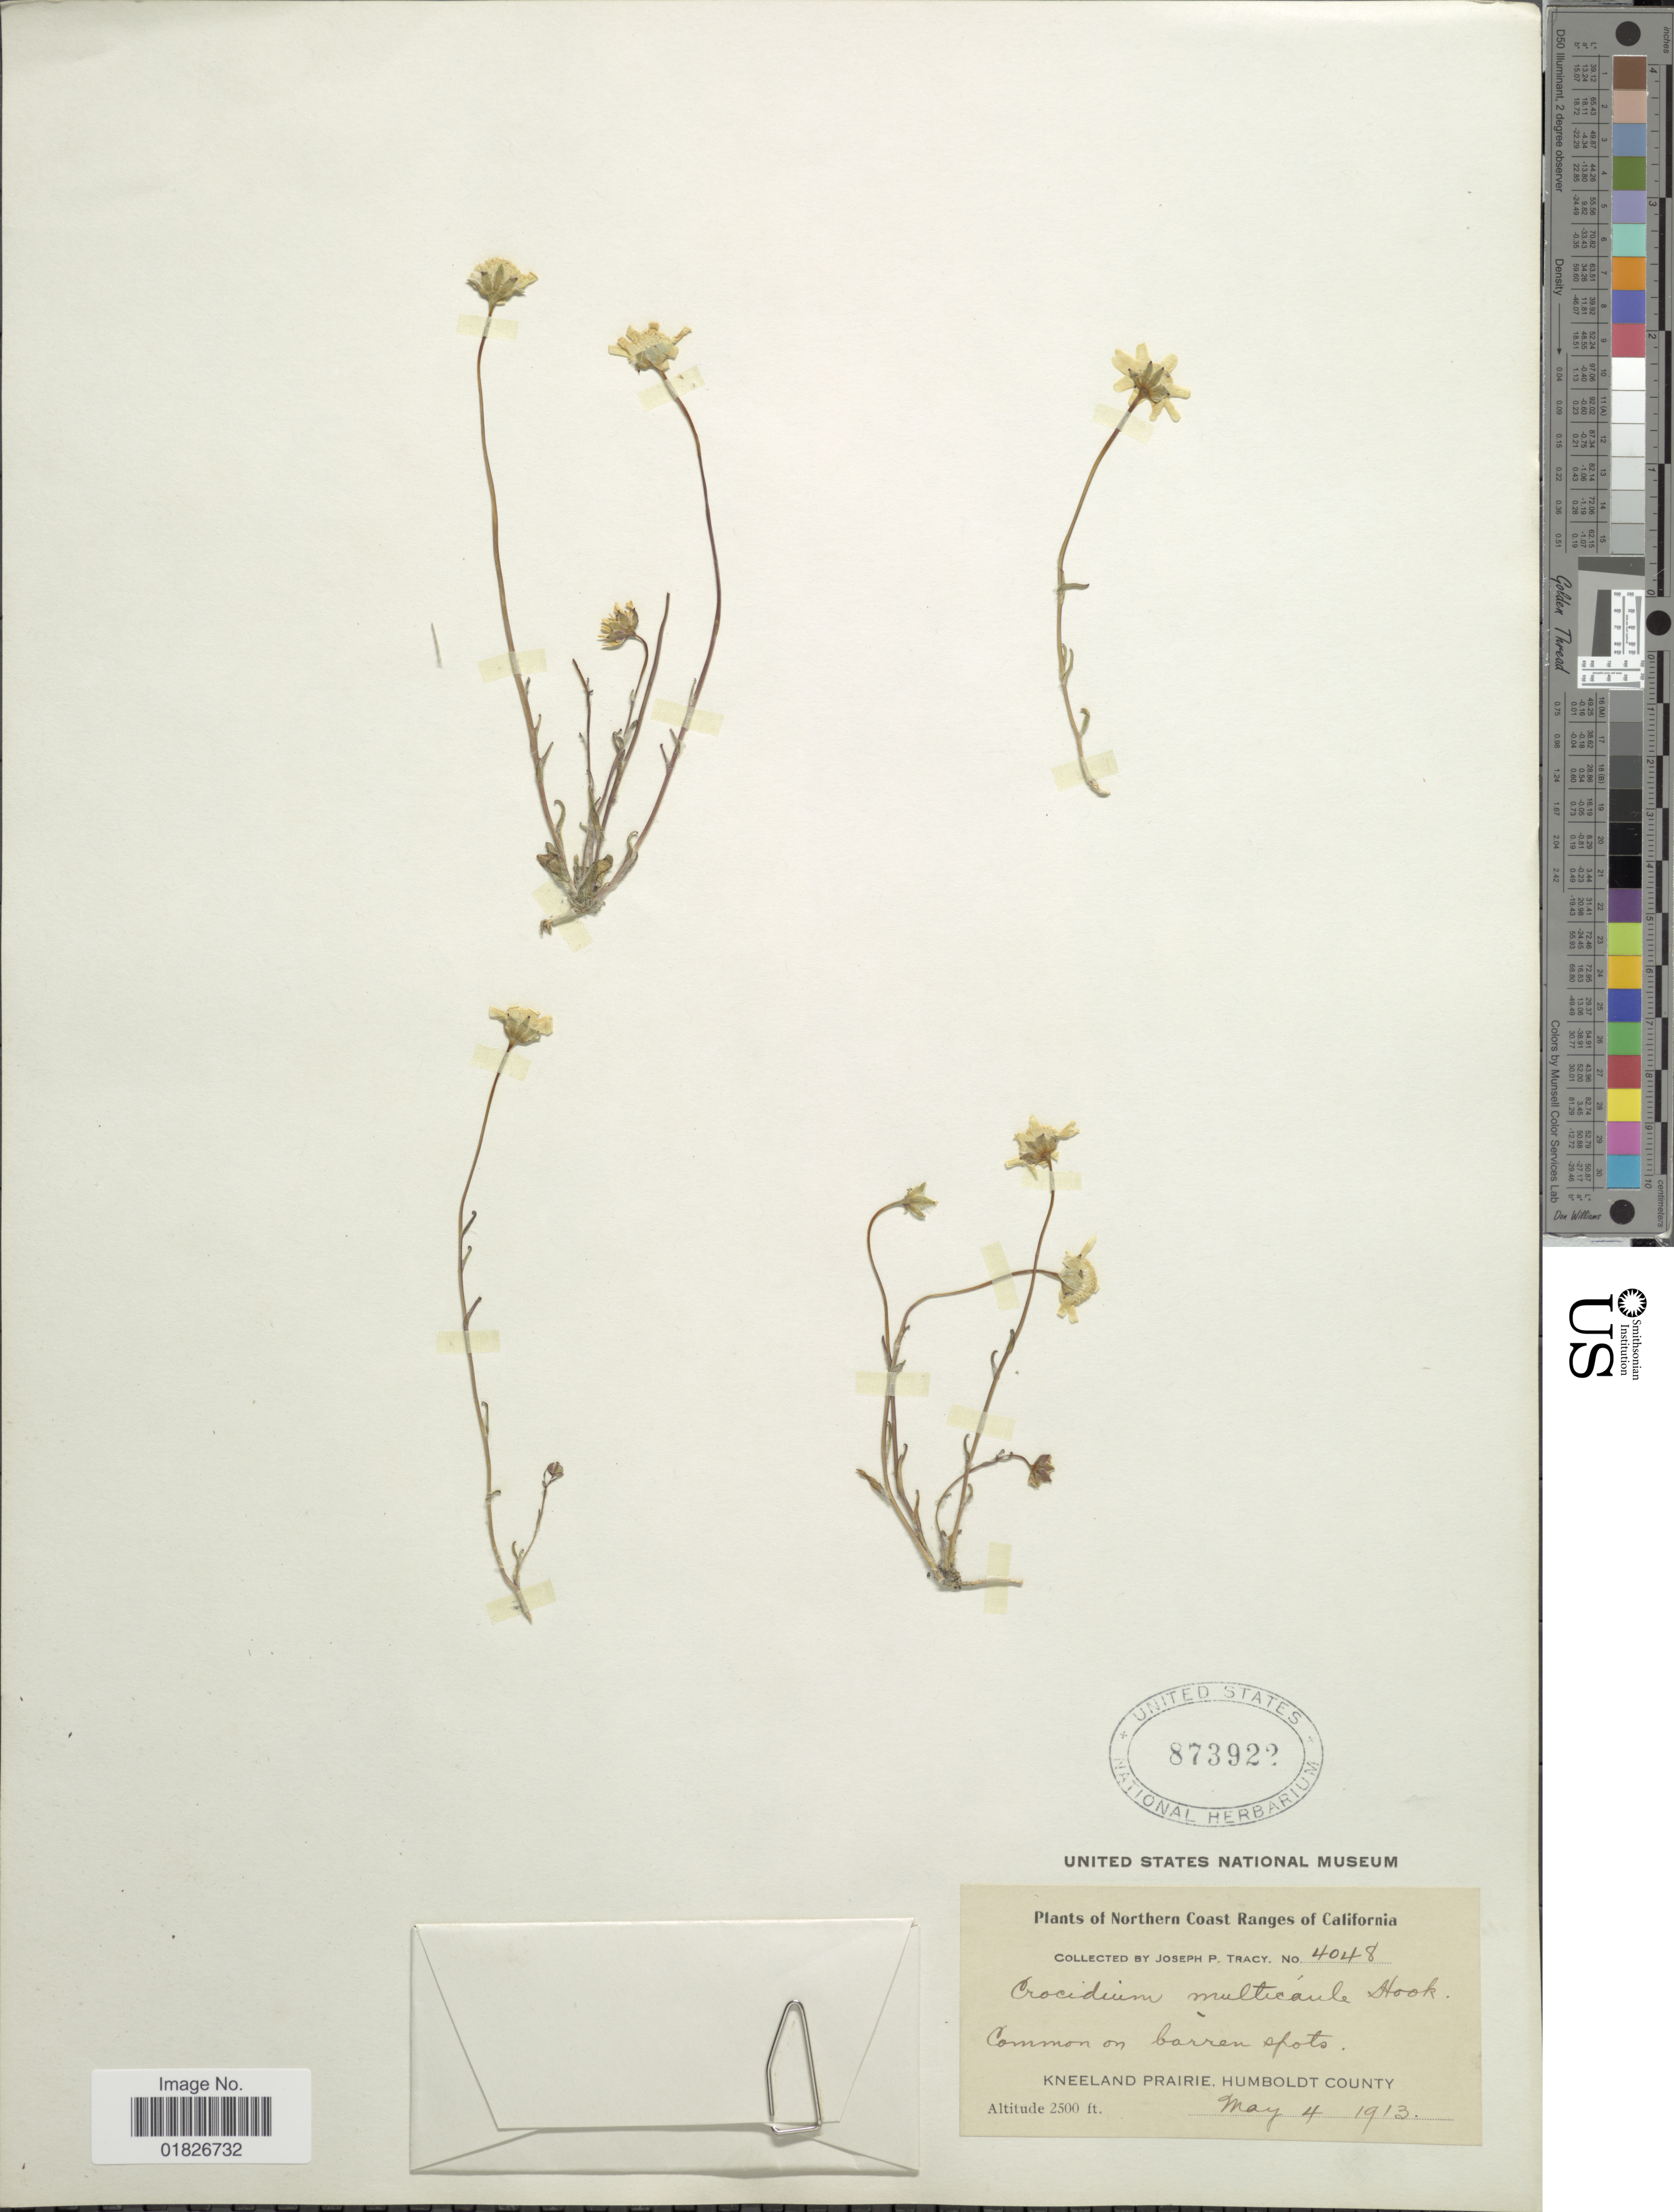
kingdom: Plantae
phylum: Tracheophyta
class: Magnoliopsida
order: Asterales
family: Asteraceae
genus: Crocidium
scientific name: Crocidium multicaule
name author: Hook.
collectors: J. Tracy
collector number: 4048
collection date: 1913-05-04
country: United States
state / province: California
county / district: Humboldt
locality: Northern Coast Ranges of California, Kneeland Prairie, Humboldt County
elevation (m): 762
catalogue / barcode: US 873922